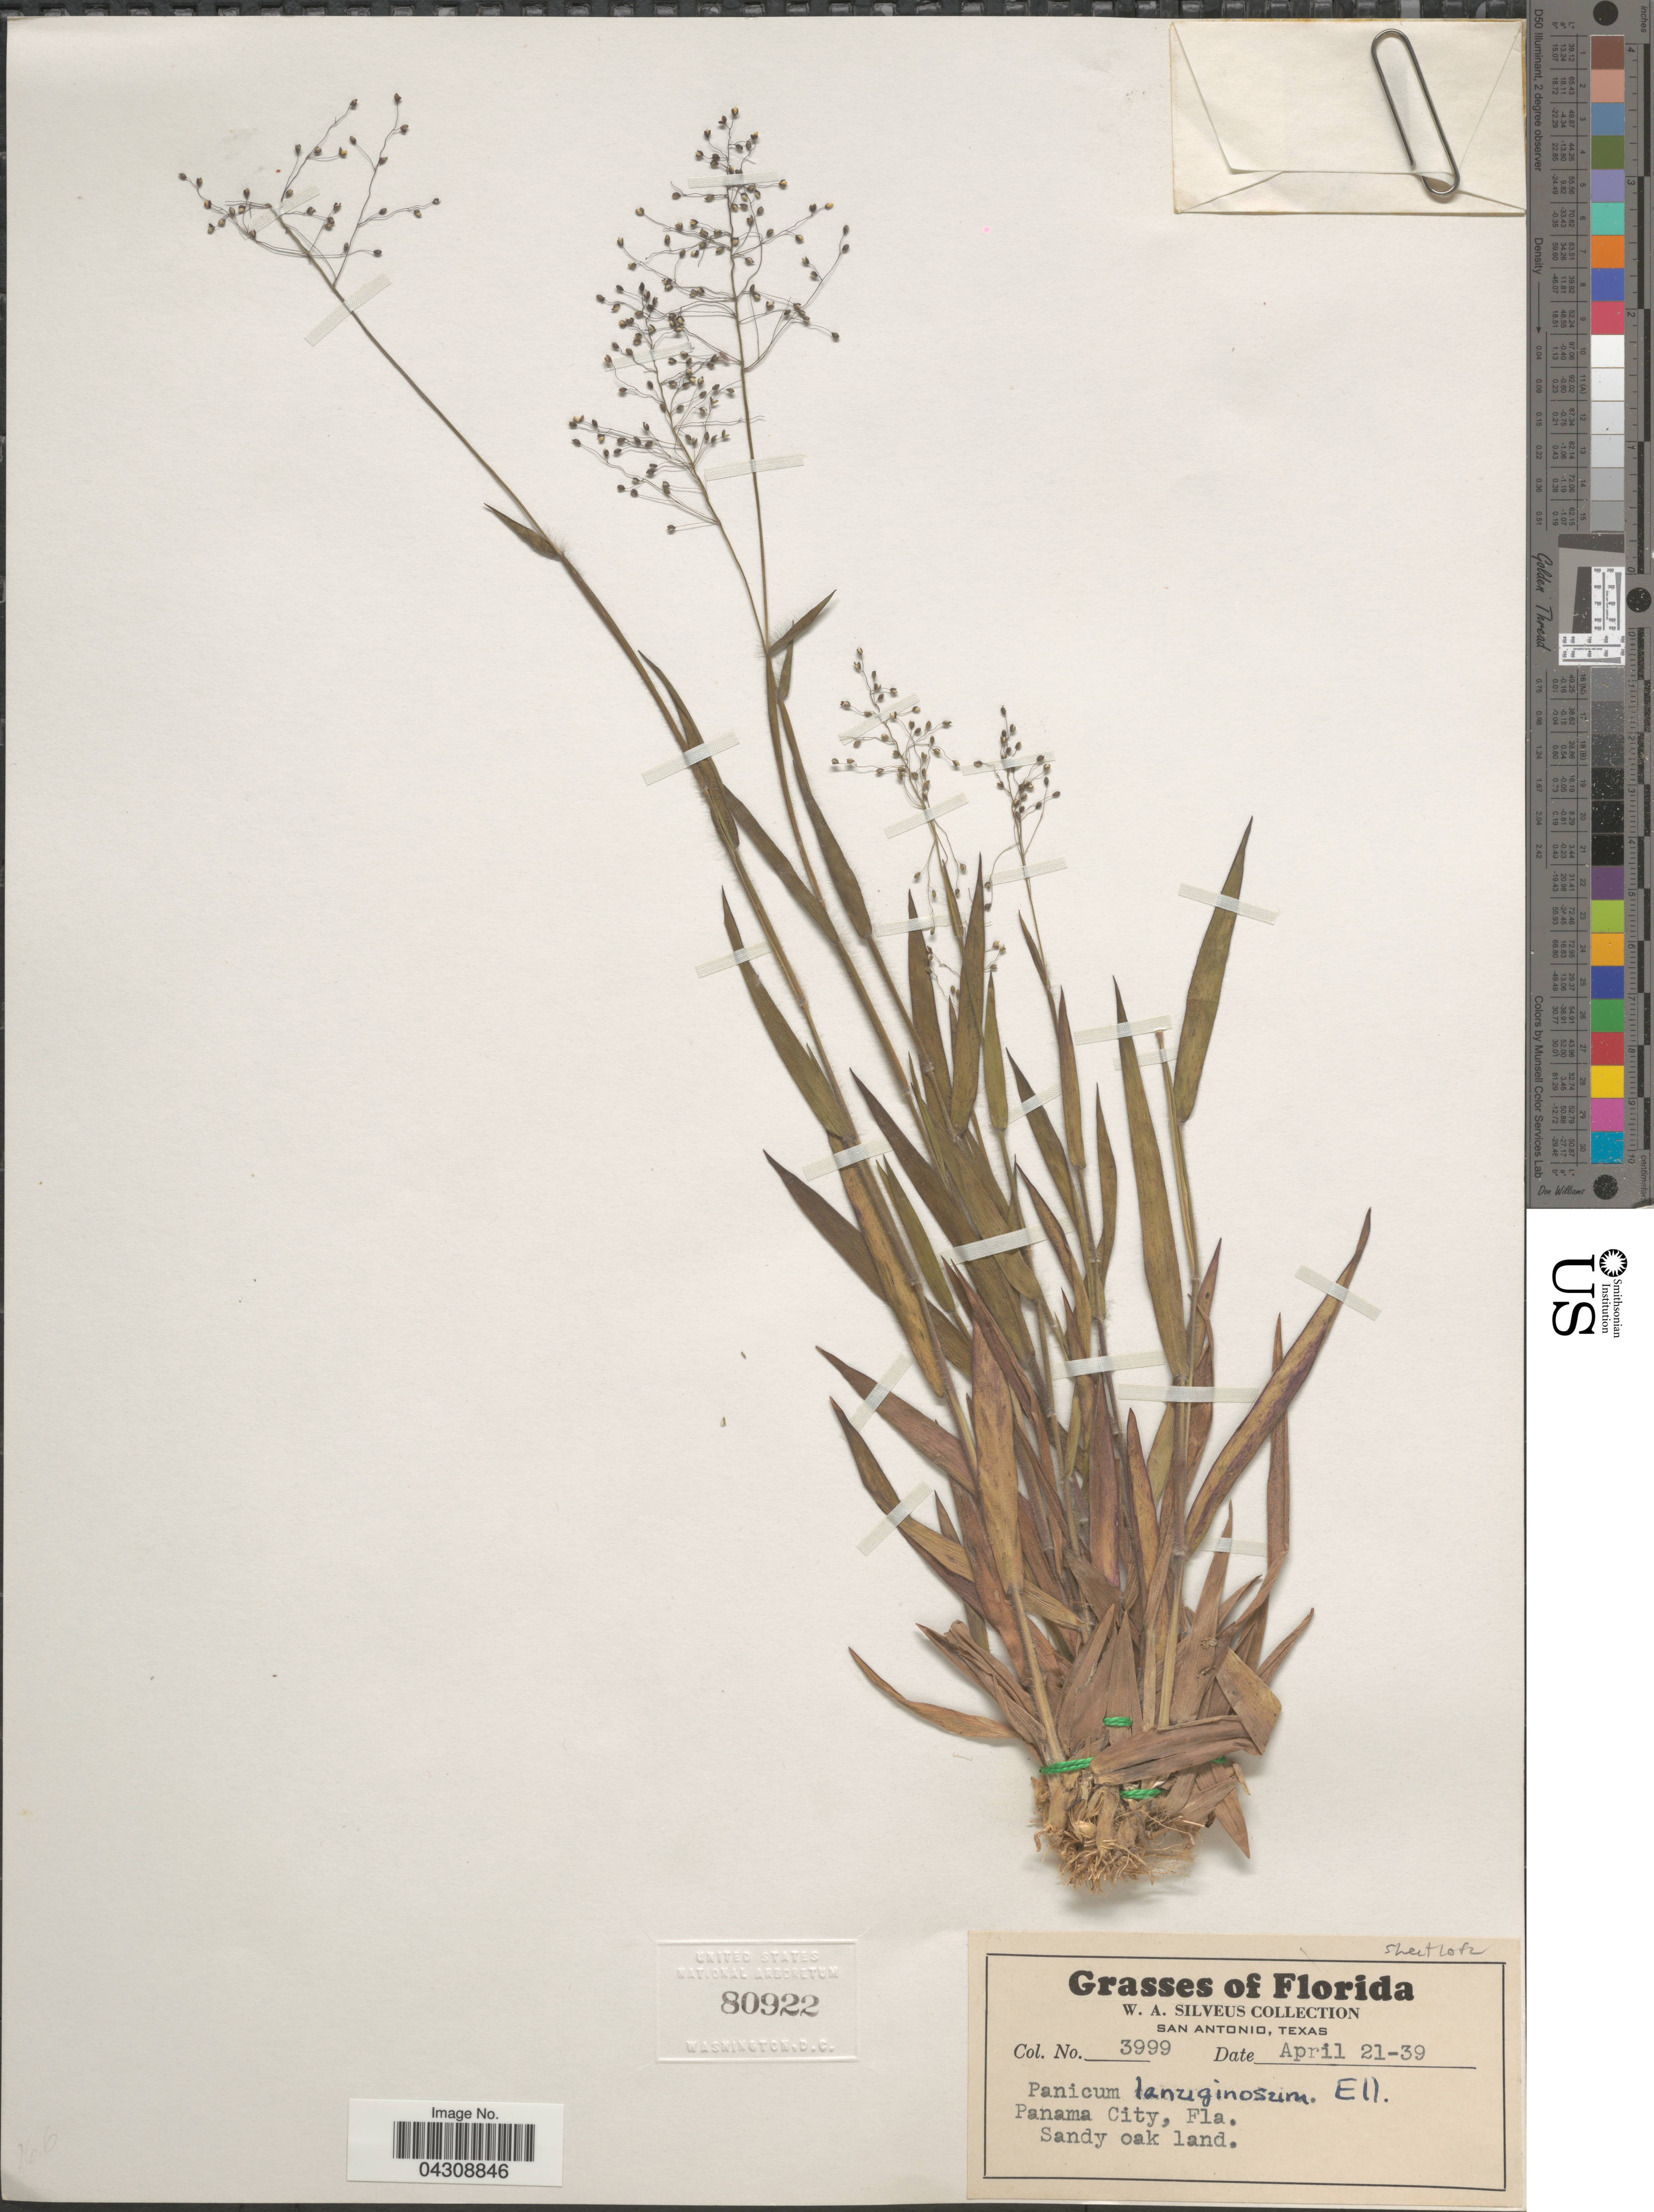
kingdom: Plantae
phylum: Tracheophyta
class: Liliopsida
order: Poales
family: Poaceae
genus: Dichanthelium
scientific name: Dichanthelium acuminatum var. acuminatum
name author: (Sw.) Gould & C.A. Clark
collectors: W. Silveus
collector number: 3999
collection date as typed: Transcribed d/m/y: 21/4/39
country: United States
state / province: Florida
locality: Panama City, Sandy oak land.